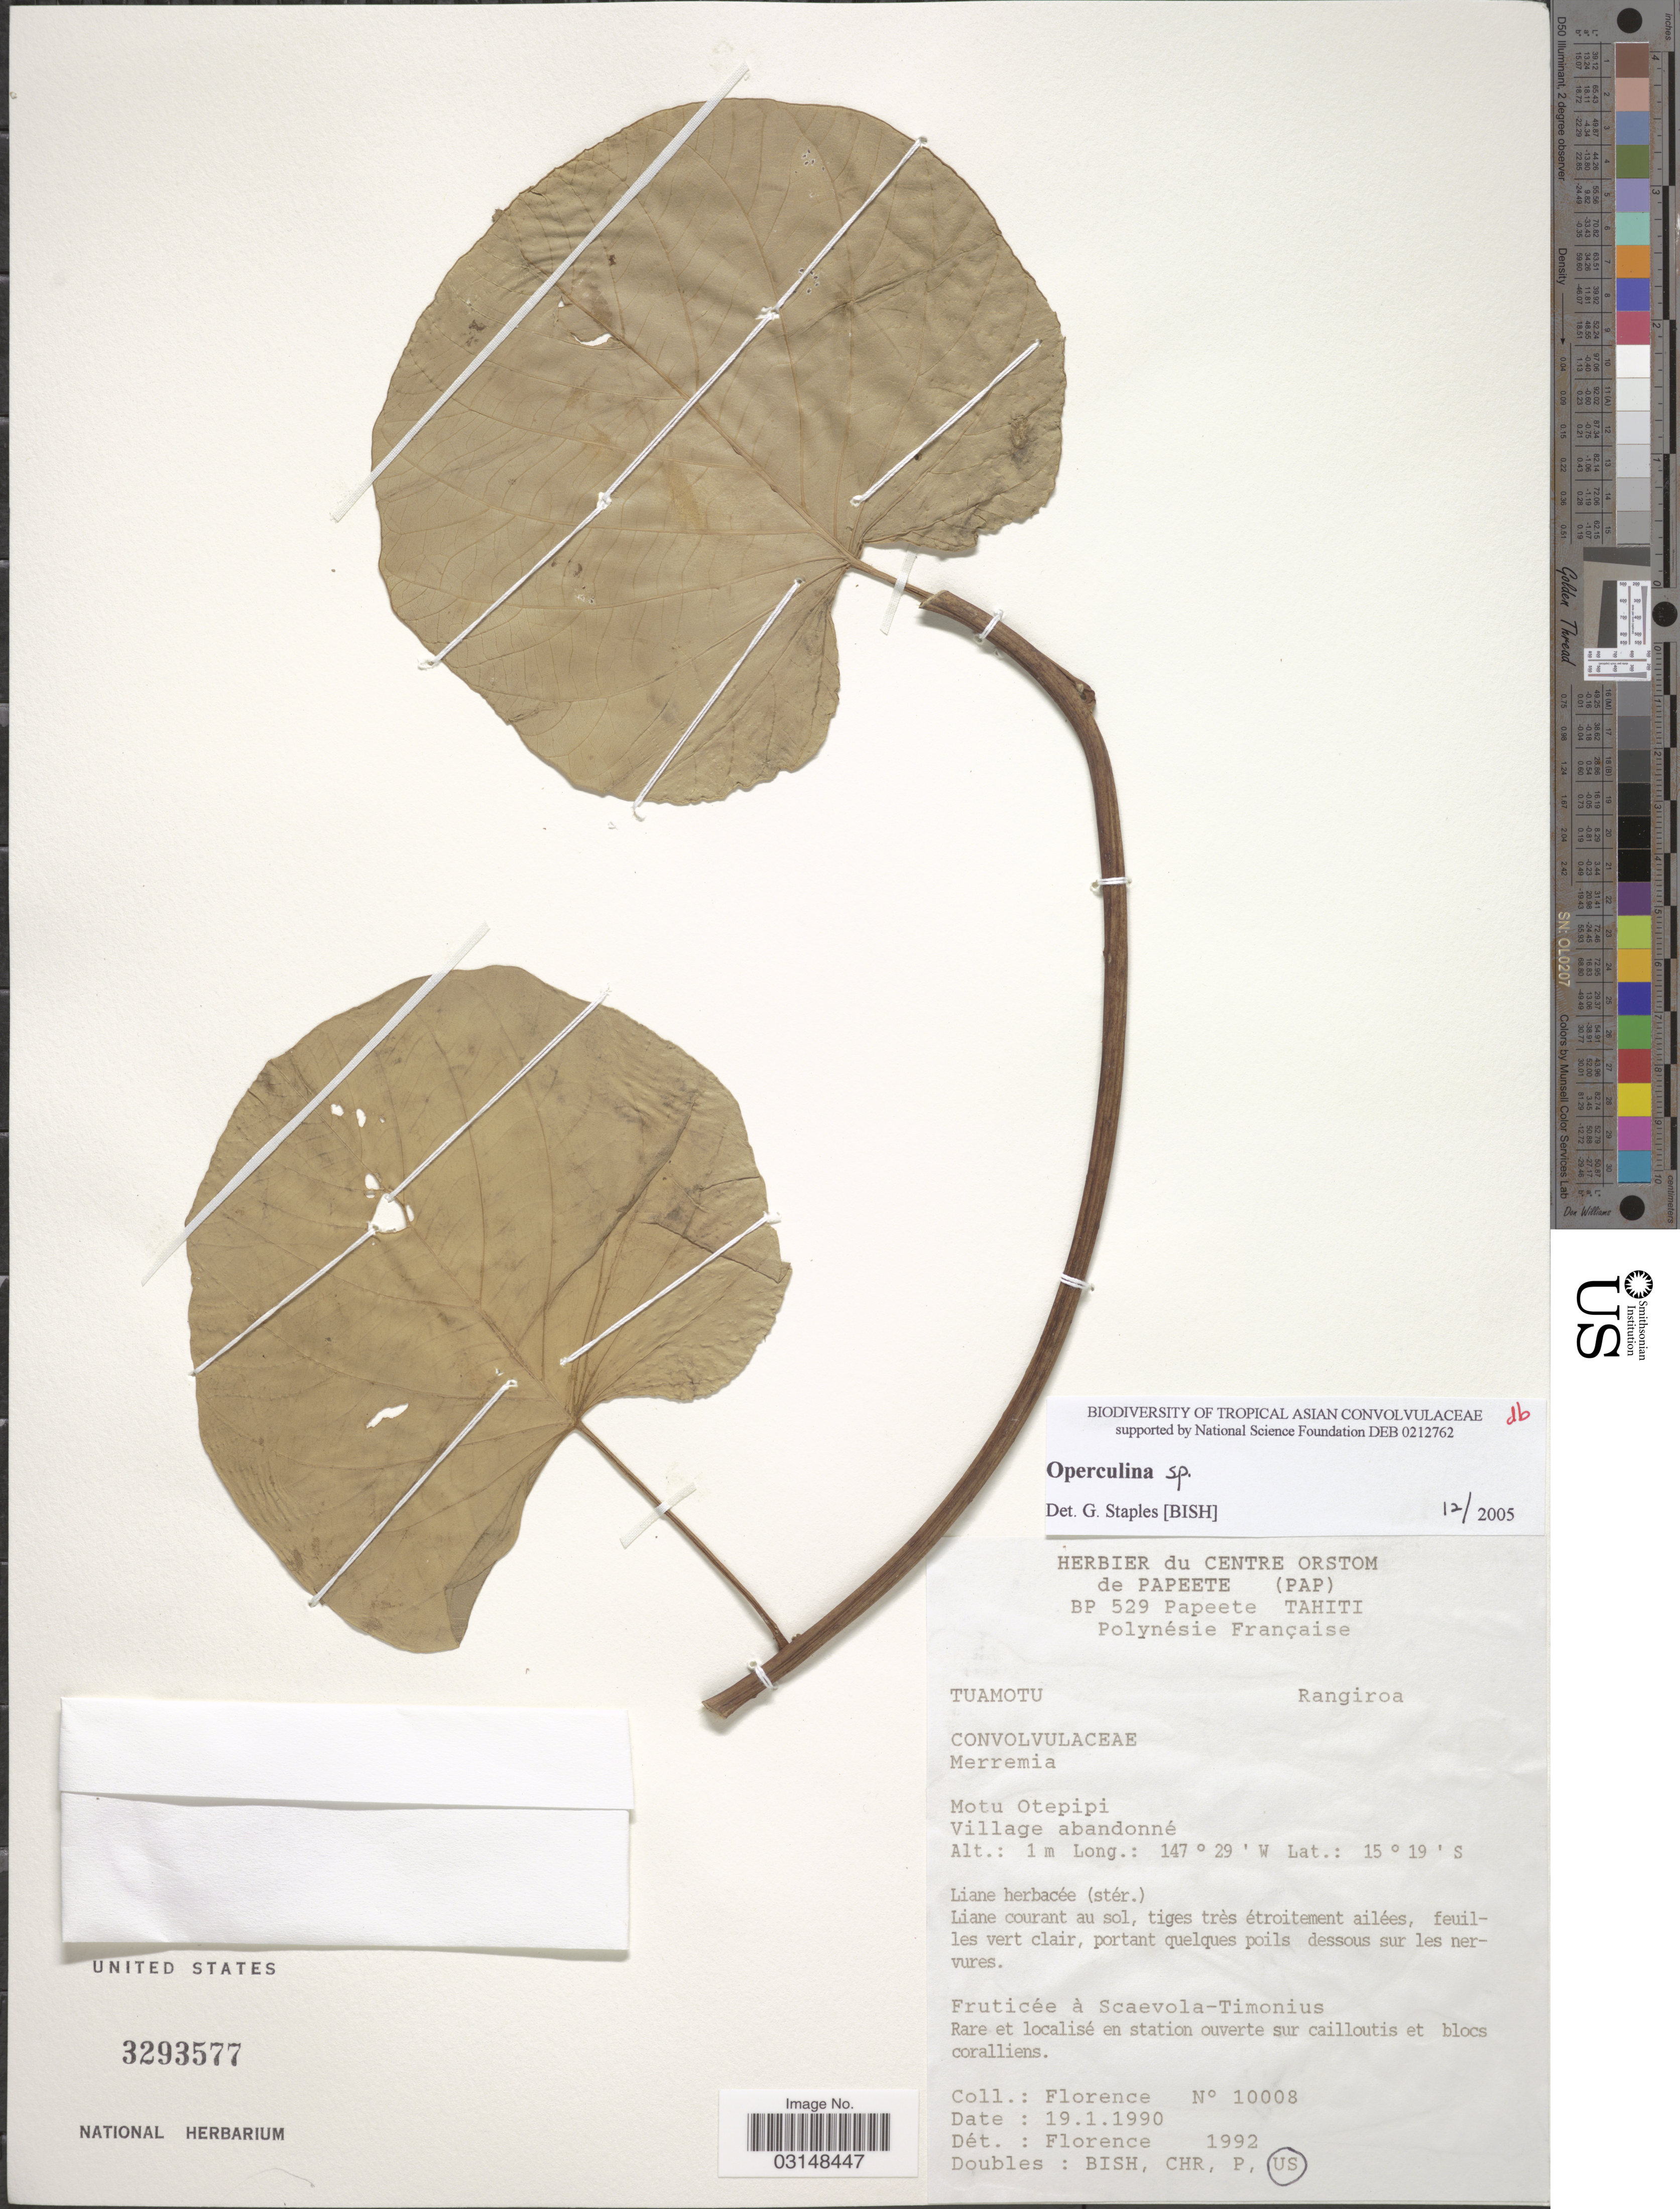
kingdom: Plantae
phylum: Tracheophyta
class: Magnoliopsida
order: Solanales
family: Convolvulaceae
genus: Operculina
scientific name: Operculina sp.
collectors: -. Florence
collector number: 10008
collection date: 1990-01-19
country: French Polynesia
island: Rangiroa [Deans] Atoll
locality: Tuamotu, Rangiroa, Motu Otepipi, Village abandonné.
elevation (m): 1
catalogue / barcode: US 3293577